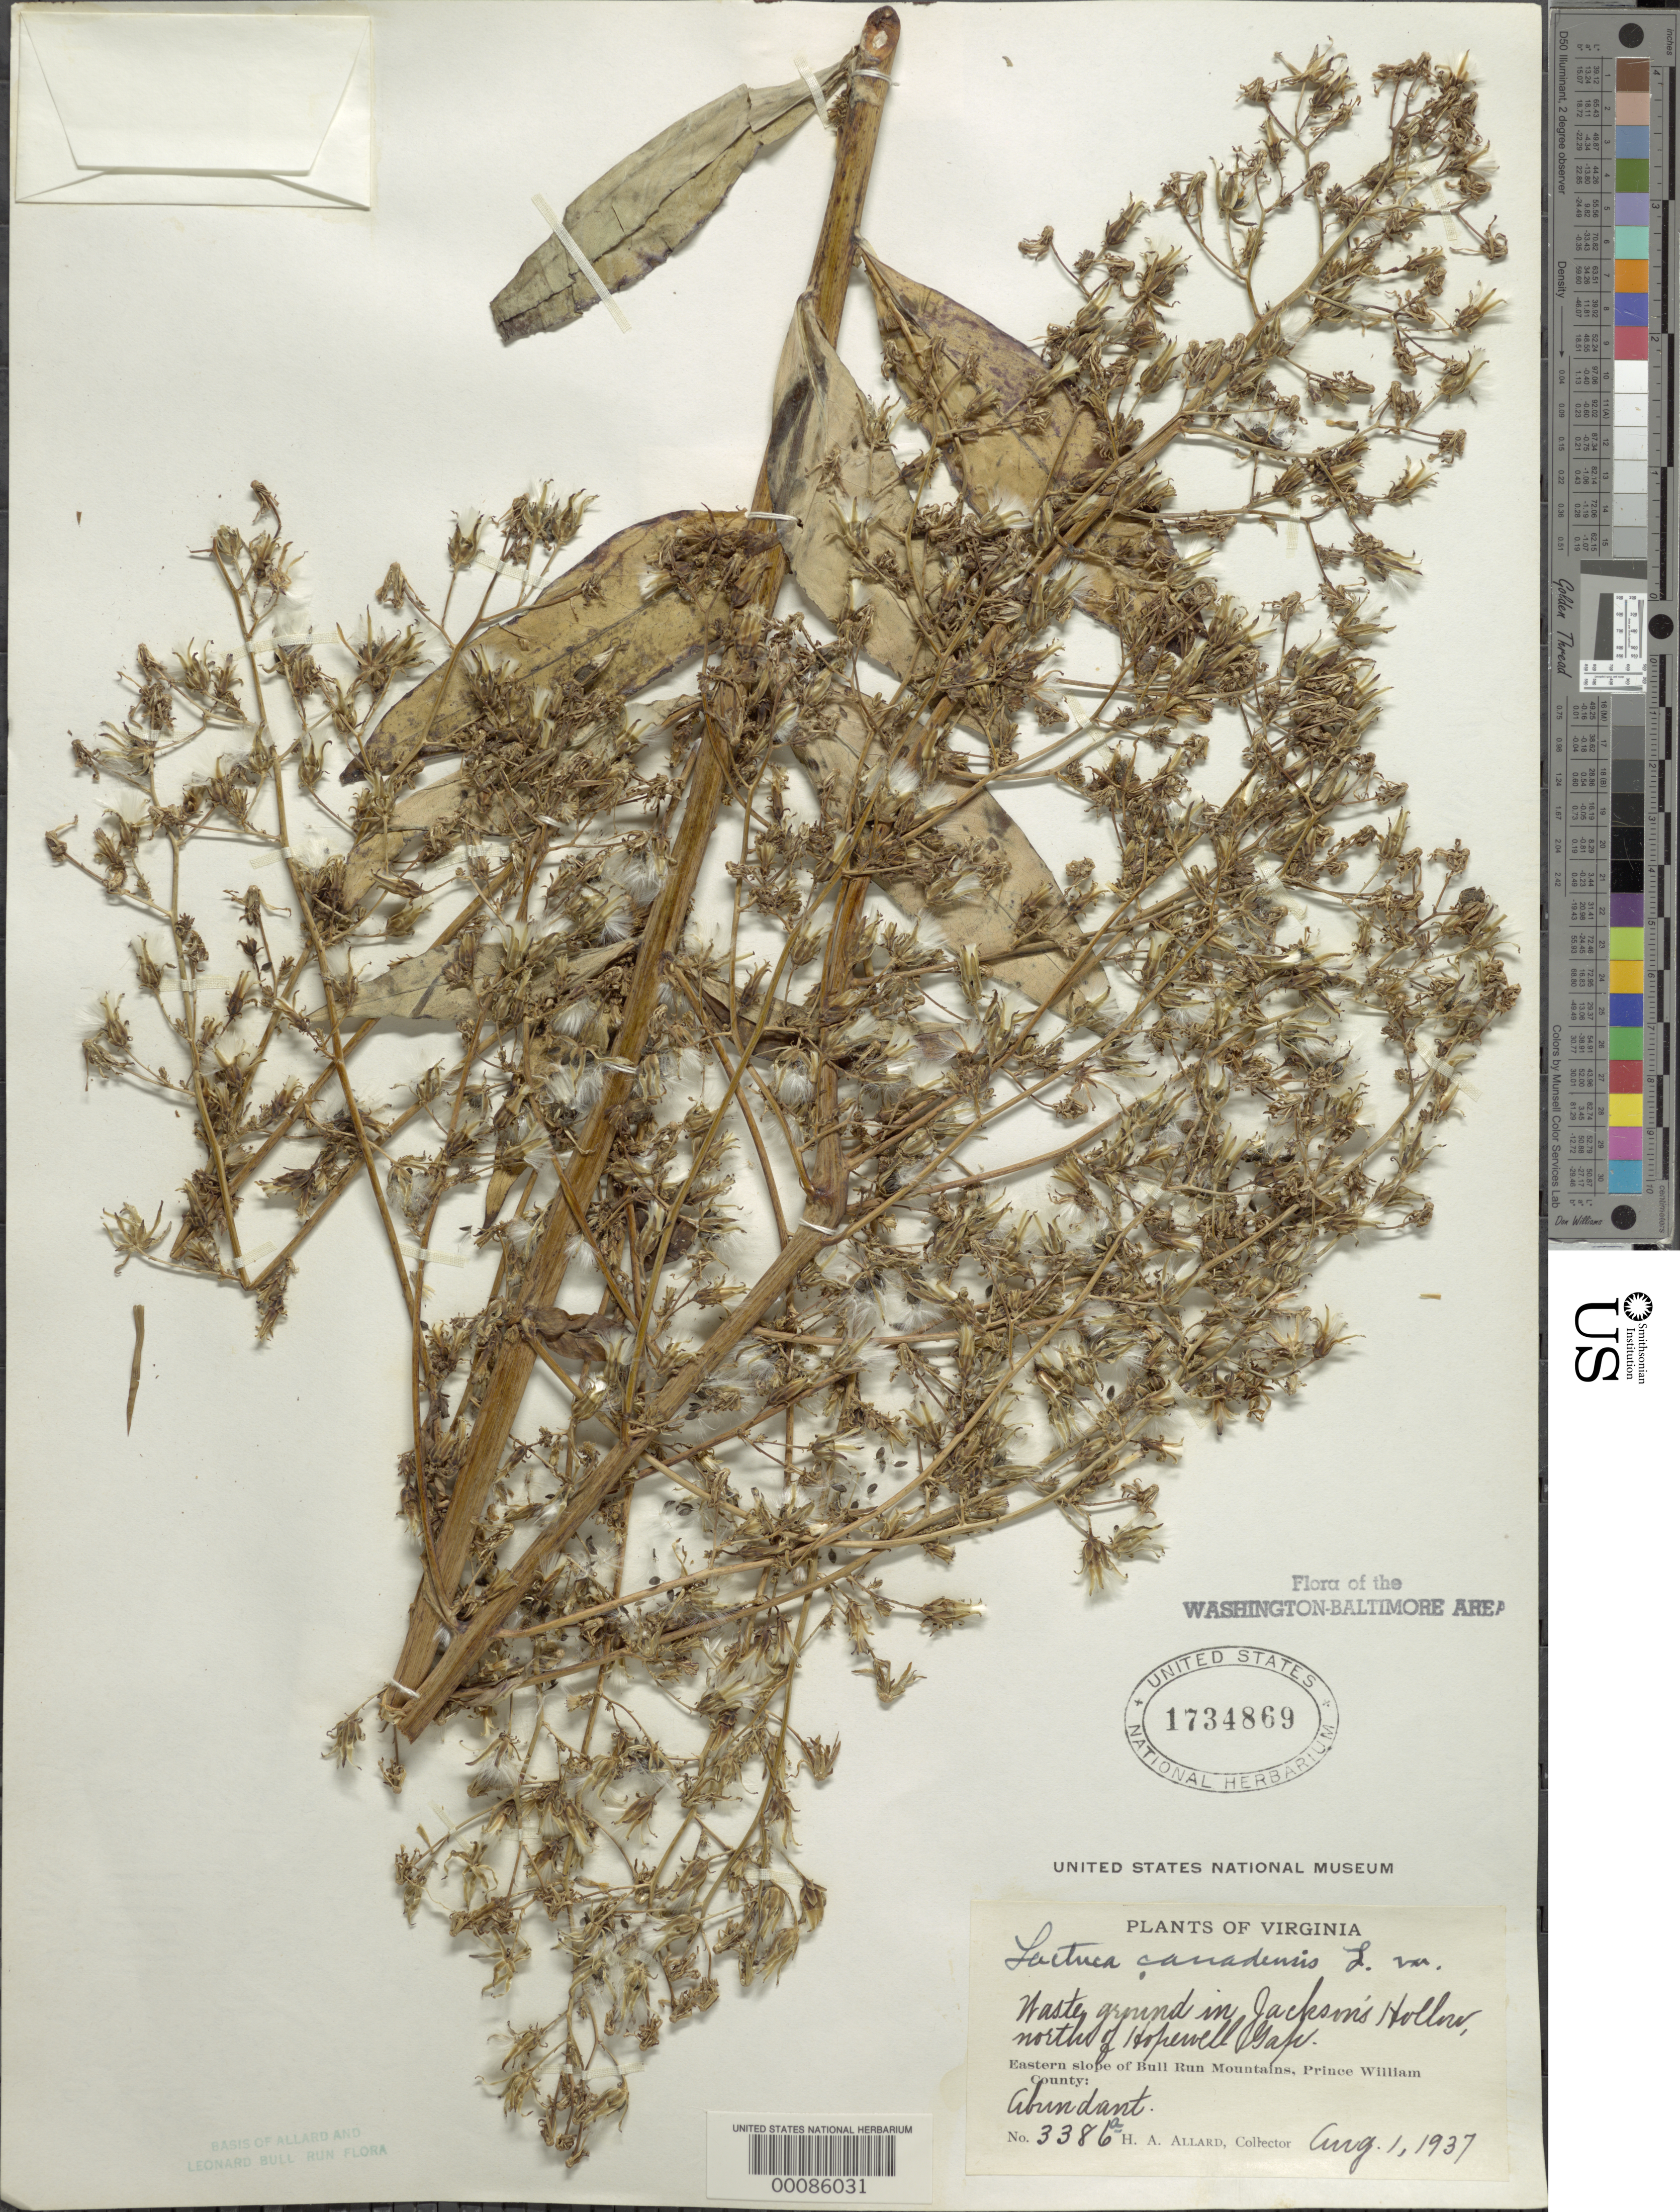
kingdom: Plantae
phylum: Tracheophyta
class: Magnoliopsida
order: Asterales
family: Asteraceae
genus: Lactuca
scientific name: Lactuca canadensis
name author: L.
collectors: H. A. Allard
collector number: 3386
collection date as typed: -1 Aug 1937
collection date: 1937-08-01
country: United States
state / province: Virginia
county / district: Prince William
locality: North of Hopewell Gap Jacksons Hollow, eastern slope of Bull Run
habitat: Waste ground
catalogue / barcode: US 1734869